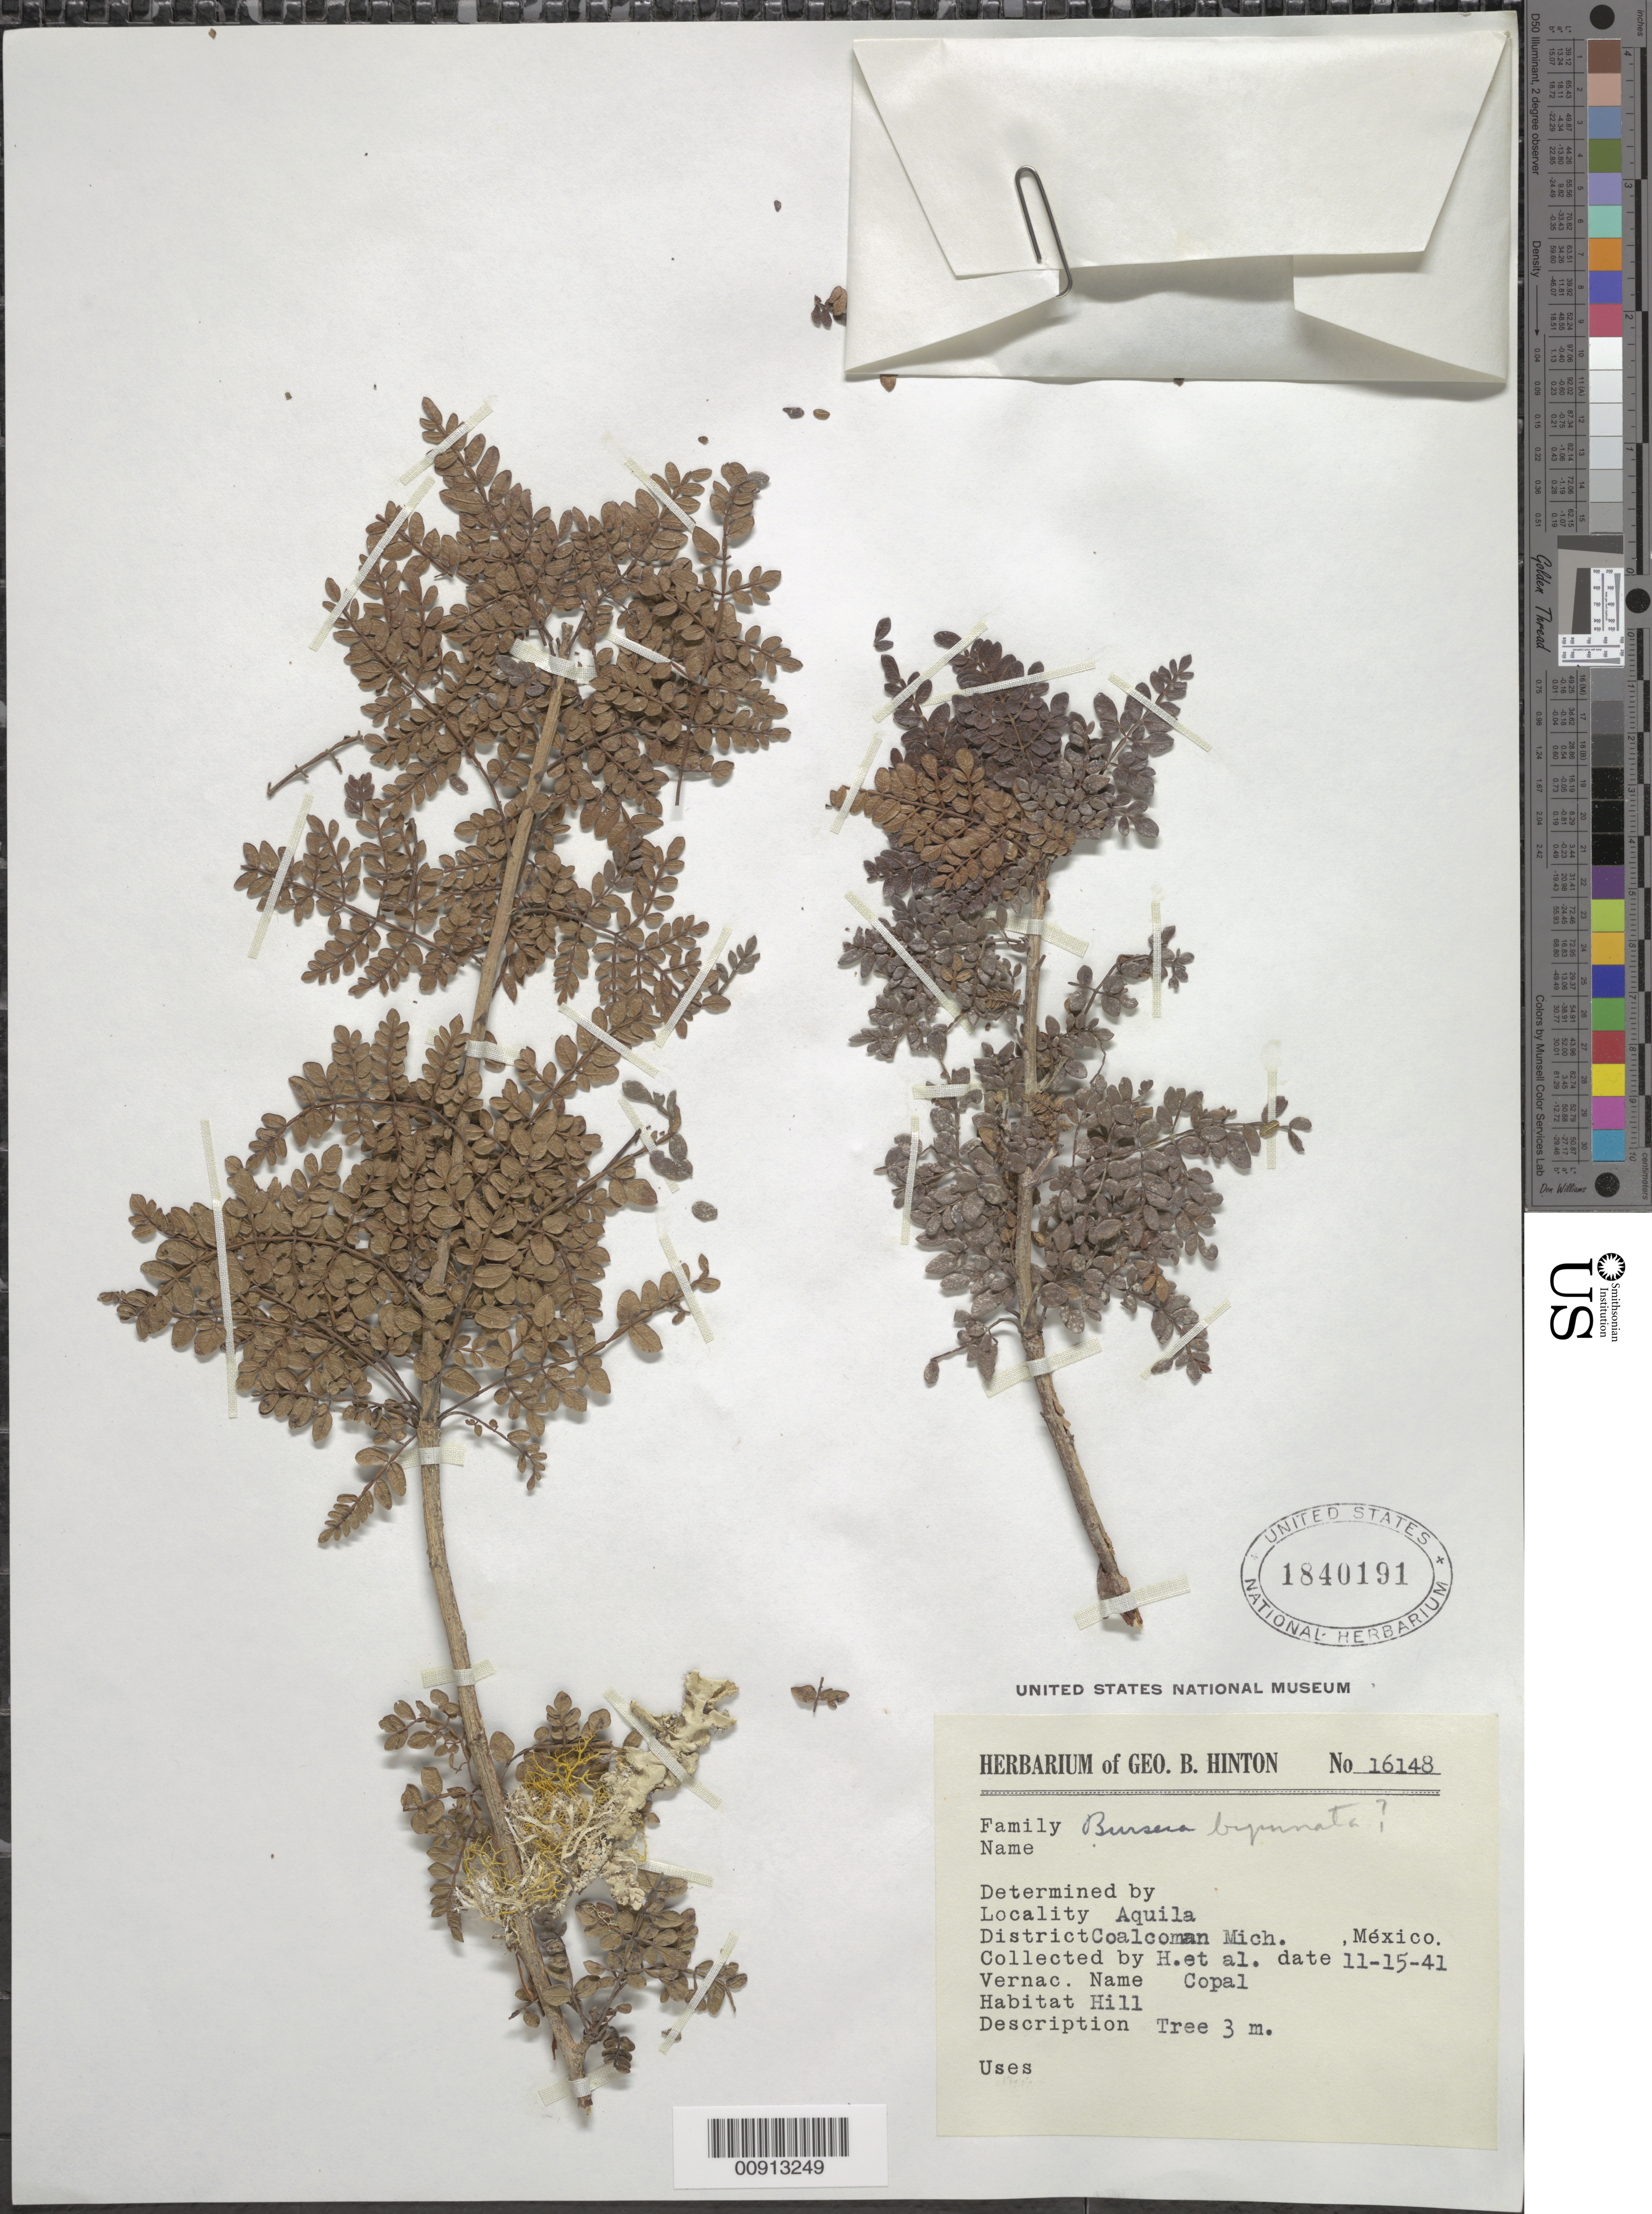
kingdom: Plantae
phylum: Tracheophyta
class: Magnoliopsida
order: Sapindales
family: Burseraceae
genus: Bursera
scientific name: Bursera bipinnata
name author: Engl.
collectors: G. B. Hinton & et al.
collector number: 16148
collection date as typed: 15 Nov 1941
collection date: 1941-11-15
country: Mexico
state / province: Michoacán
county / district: Coalcomán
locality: Aquila, District Coalcomán, Michoacán.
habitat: Hill.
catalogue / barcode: US 1840191